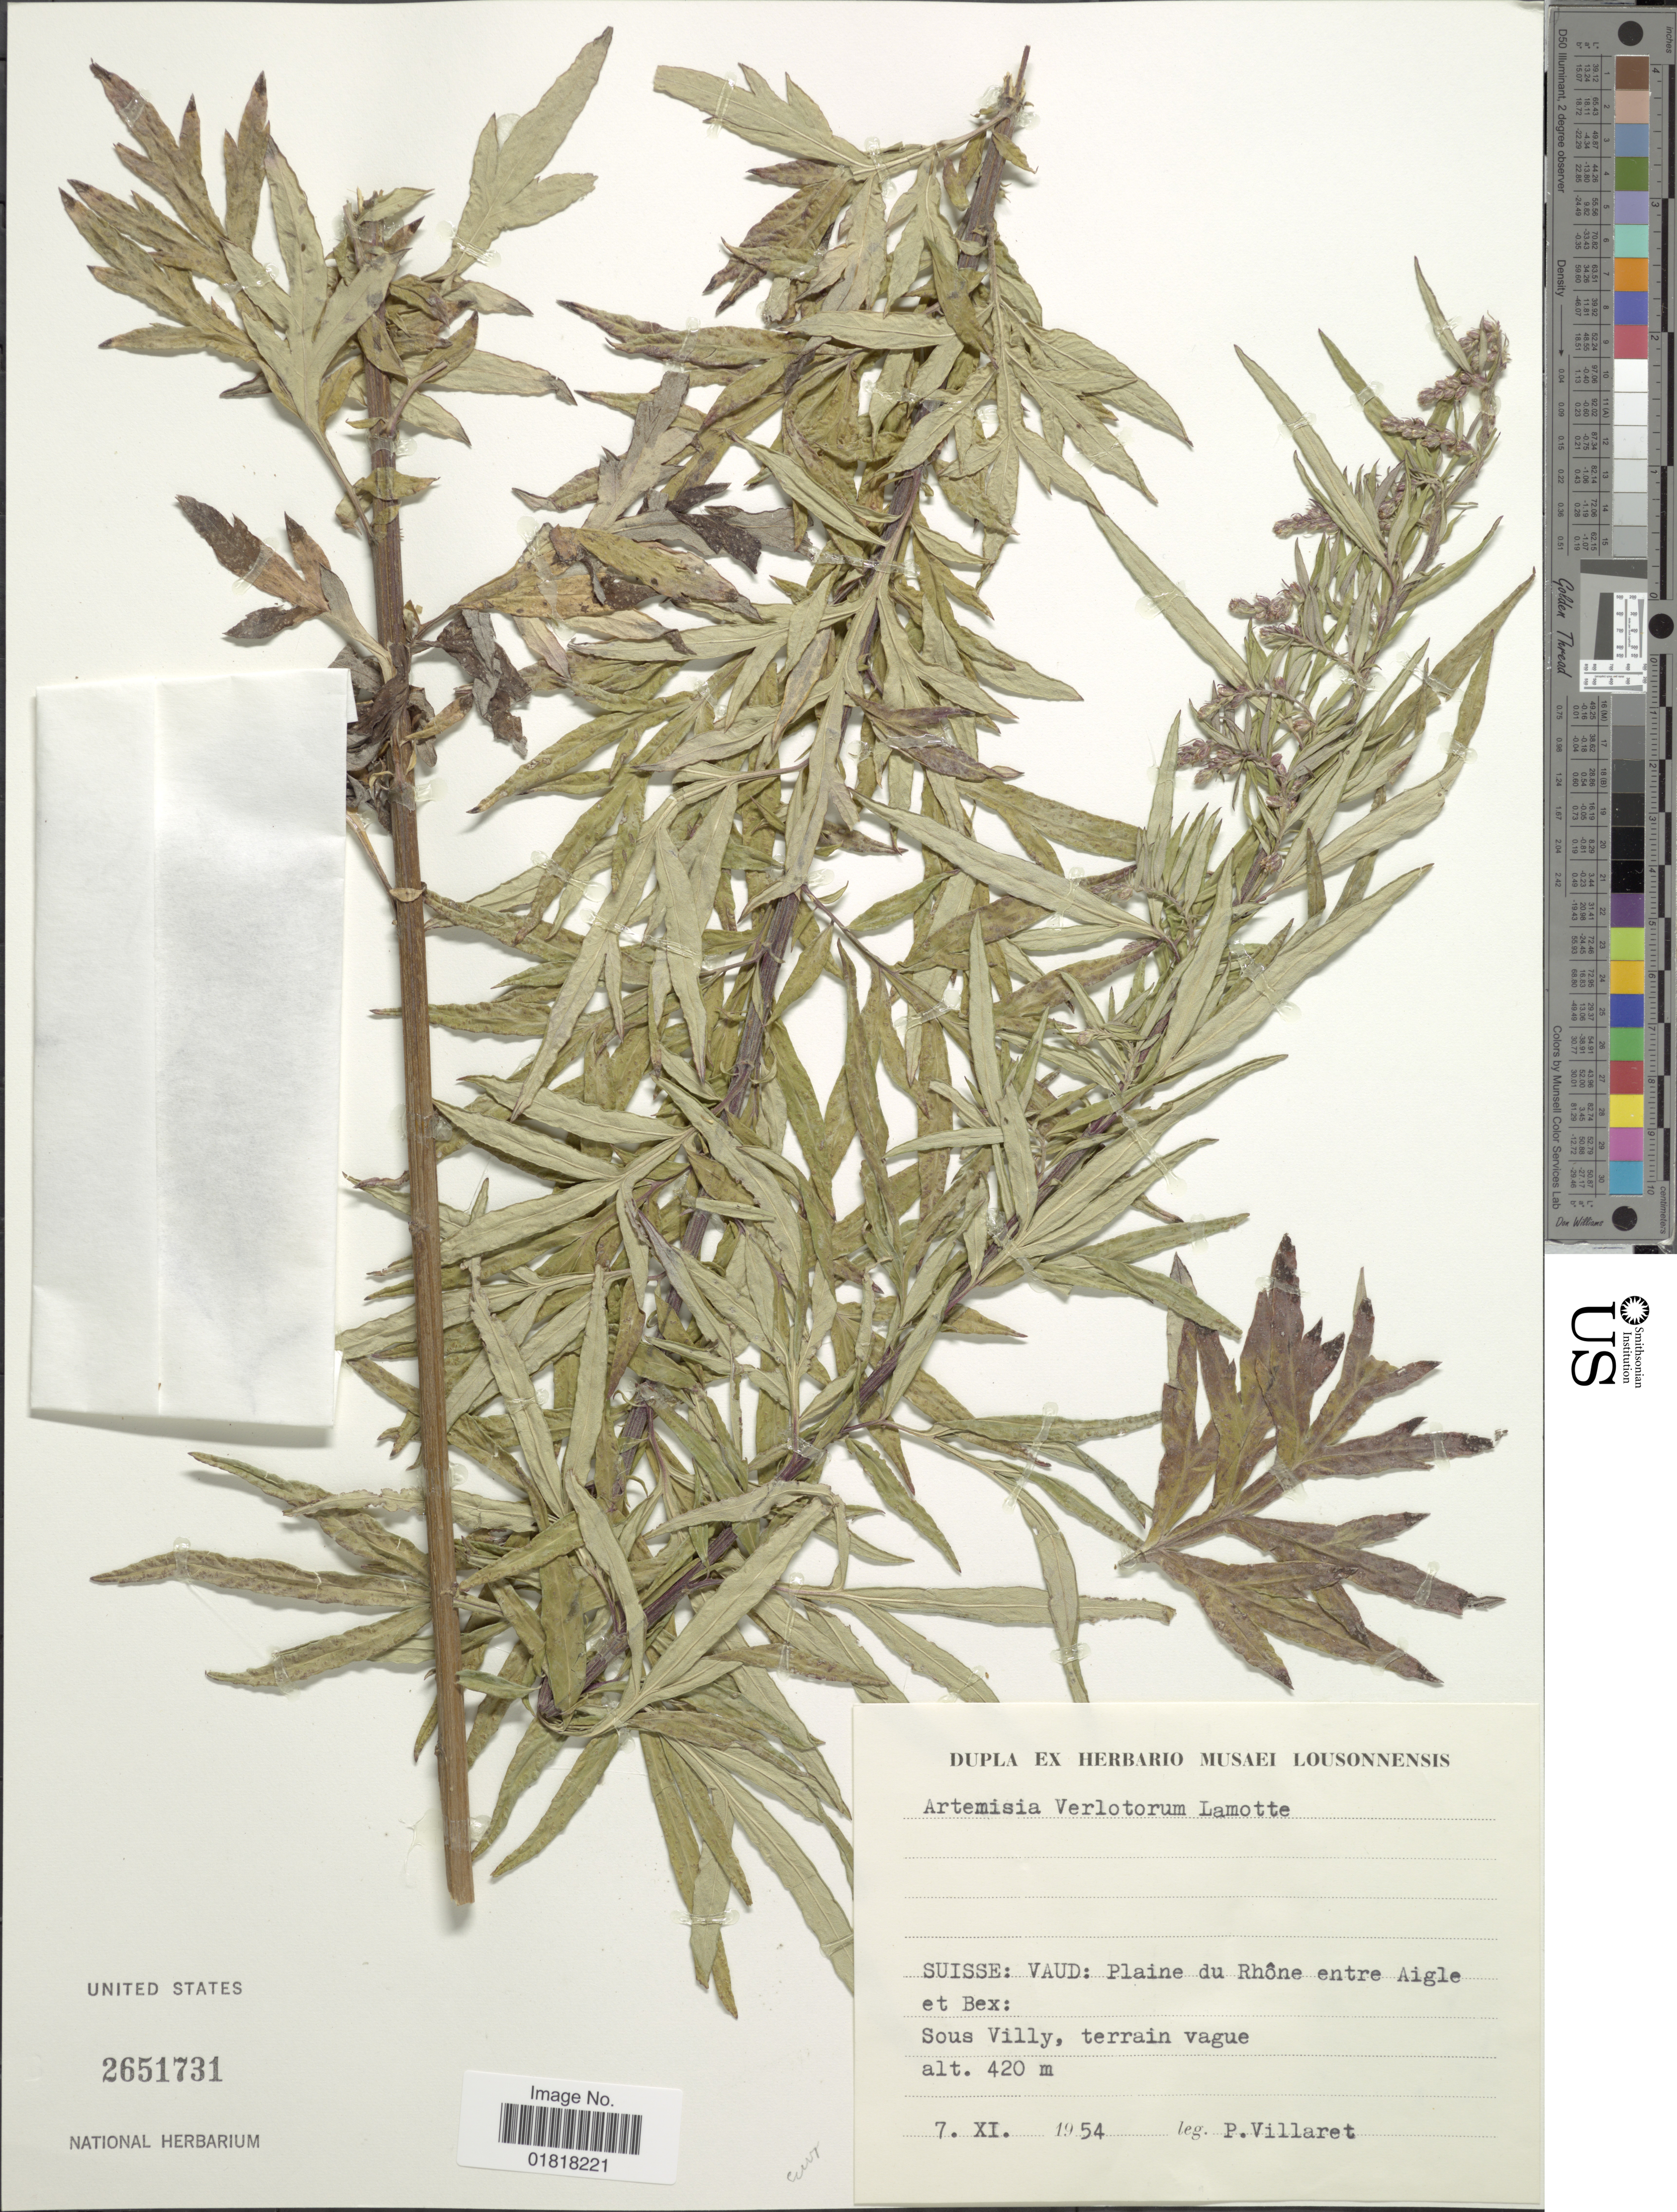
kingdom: Plantae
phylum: Tracheophyta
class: Magnoliopsida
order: Asterales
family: Asteraceae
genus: Artemisia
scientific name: Artemisia verlotorum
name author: Lamotte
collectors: P. Villaret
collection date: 1954-11-07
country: Switzerland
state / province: Vaud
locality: Suisse: Plaine du Rhône entre Aigle et Bex: Sous Villy, terrain vague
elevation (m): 420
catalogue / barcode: US 2651731